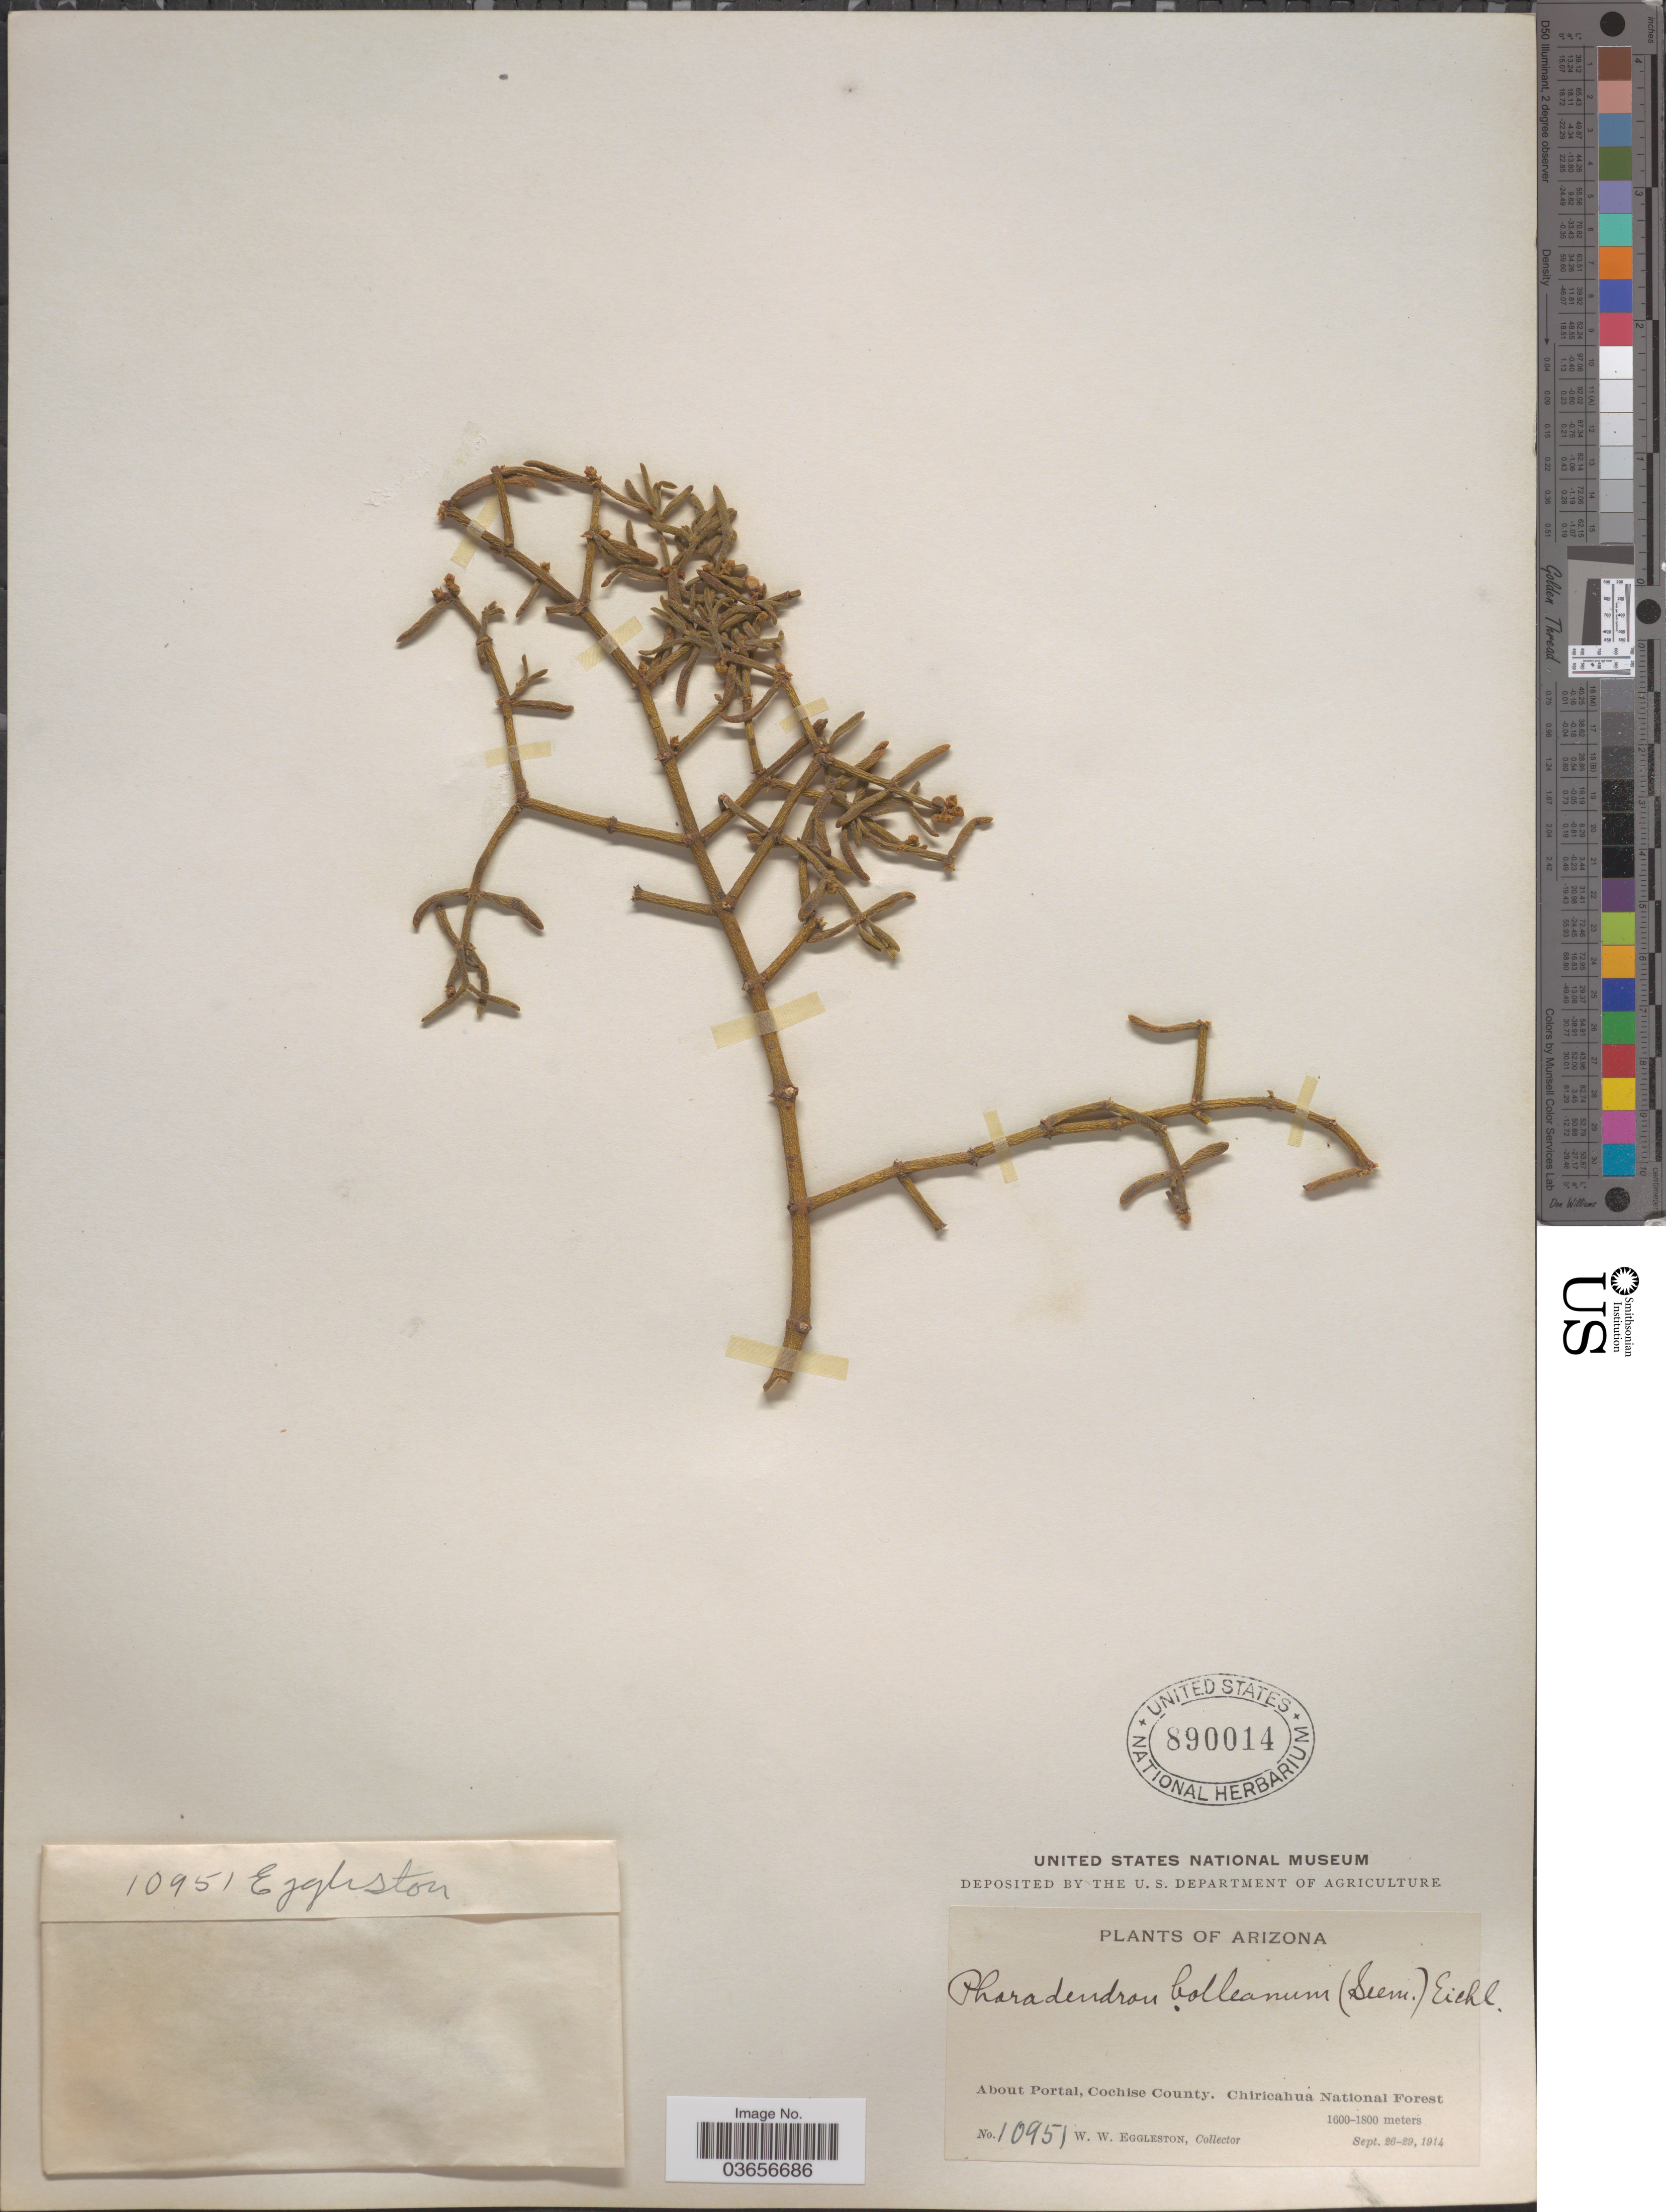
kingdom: Plantae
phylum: Tracheophyta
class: Magnoliopsida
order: Santalales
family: Viscaceae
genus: Phoradendron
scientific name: Phoradendron bolleanum var. capitellanum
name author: (Torr. ex Trel.) Kearney & Peebles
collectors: W. W. Eggleston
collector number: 10951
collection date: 1914-09-26/1914-09-29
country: United States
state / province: Arizona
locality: About Portal, Cochise County, Chiricahua National Forest.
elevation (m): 1600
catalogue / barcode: US 890014